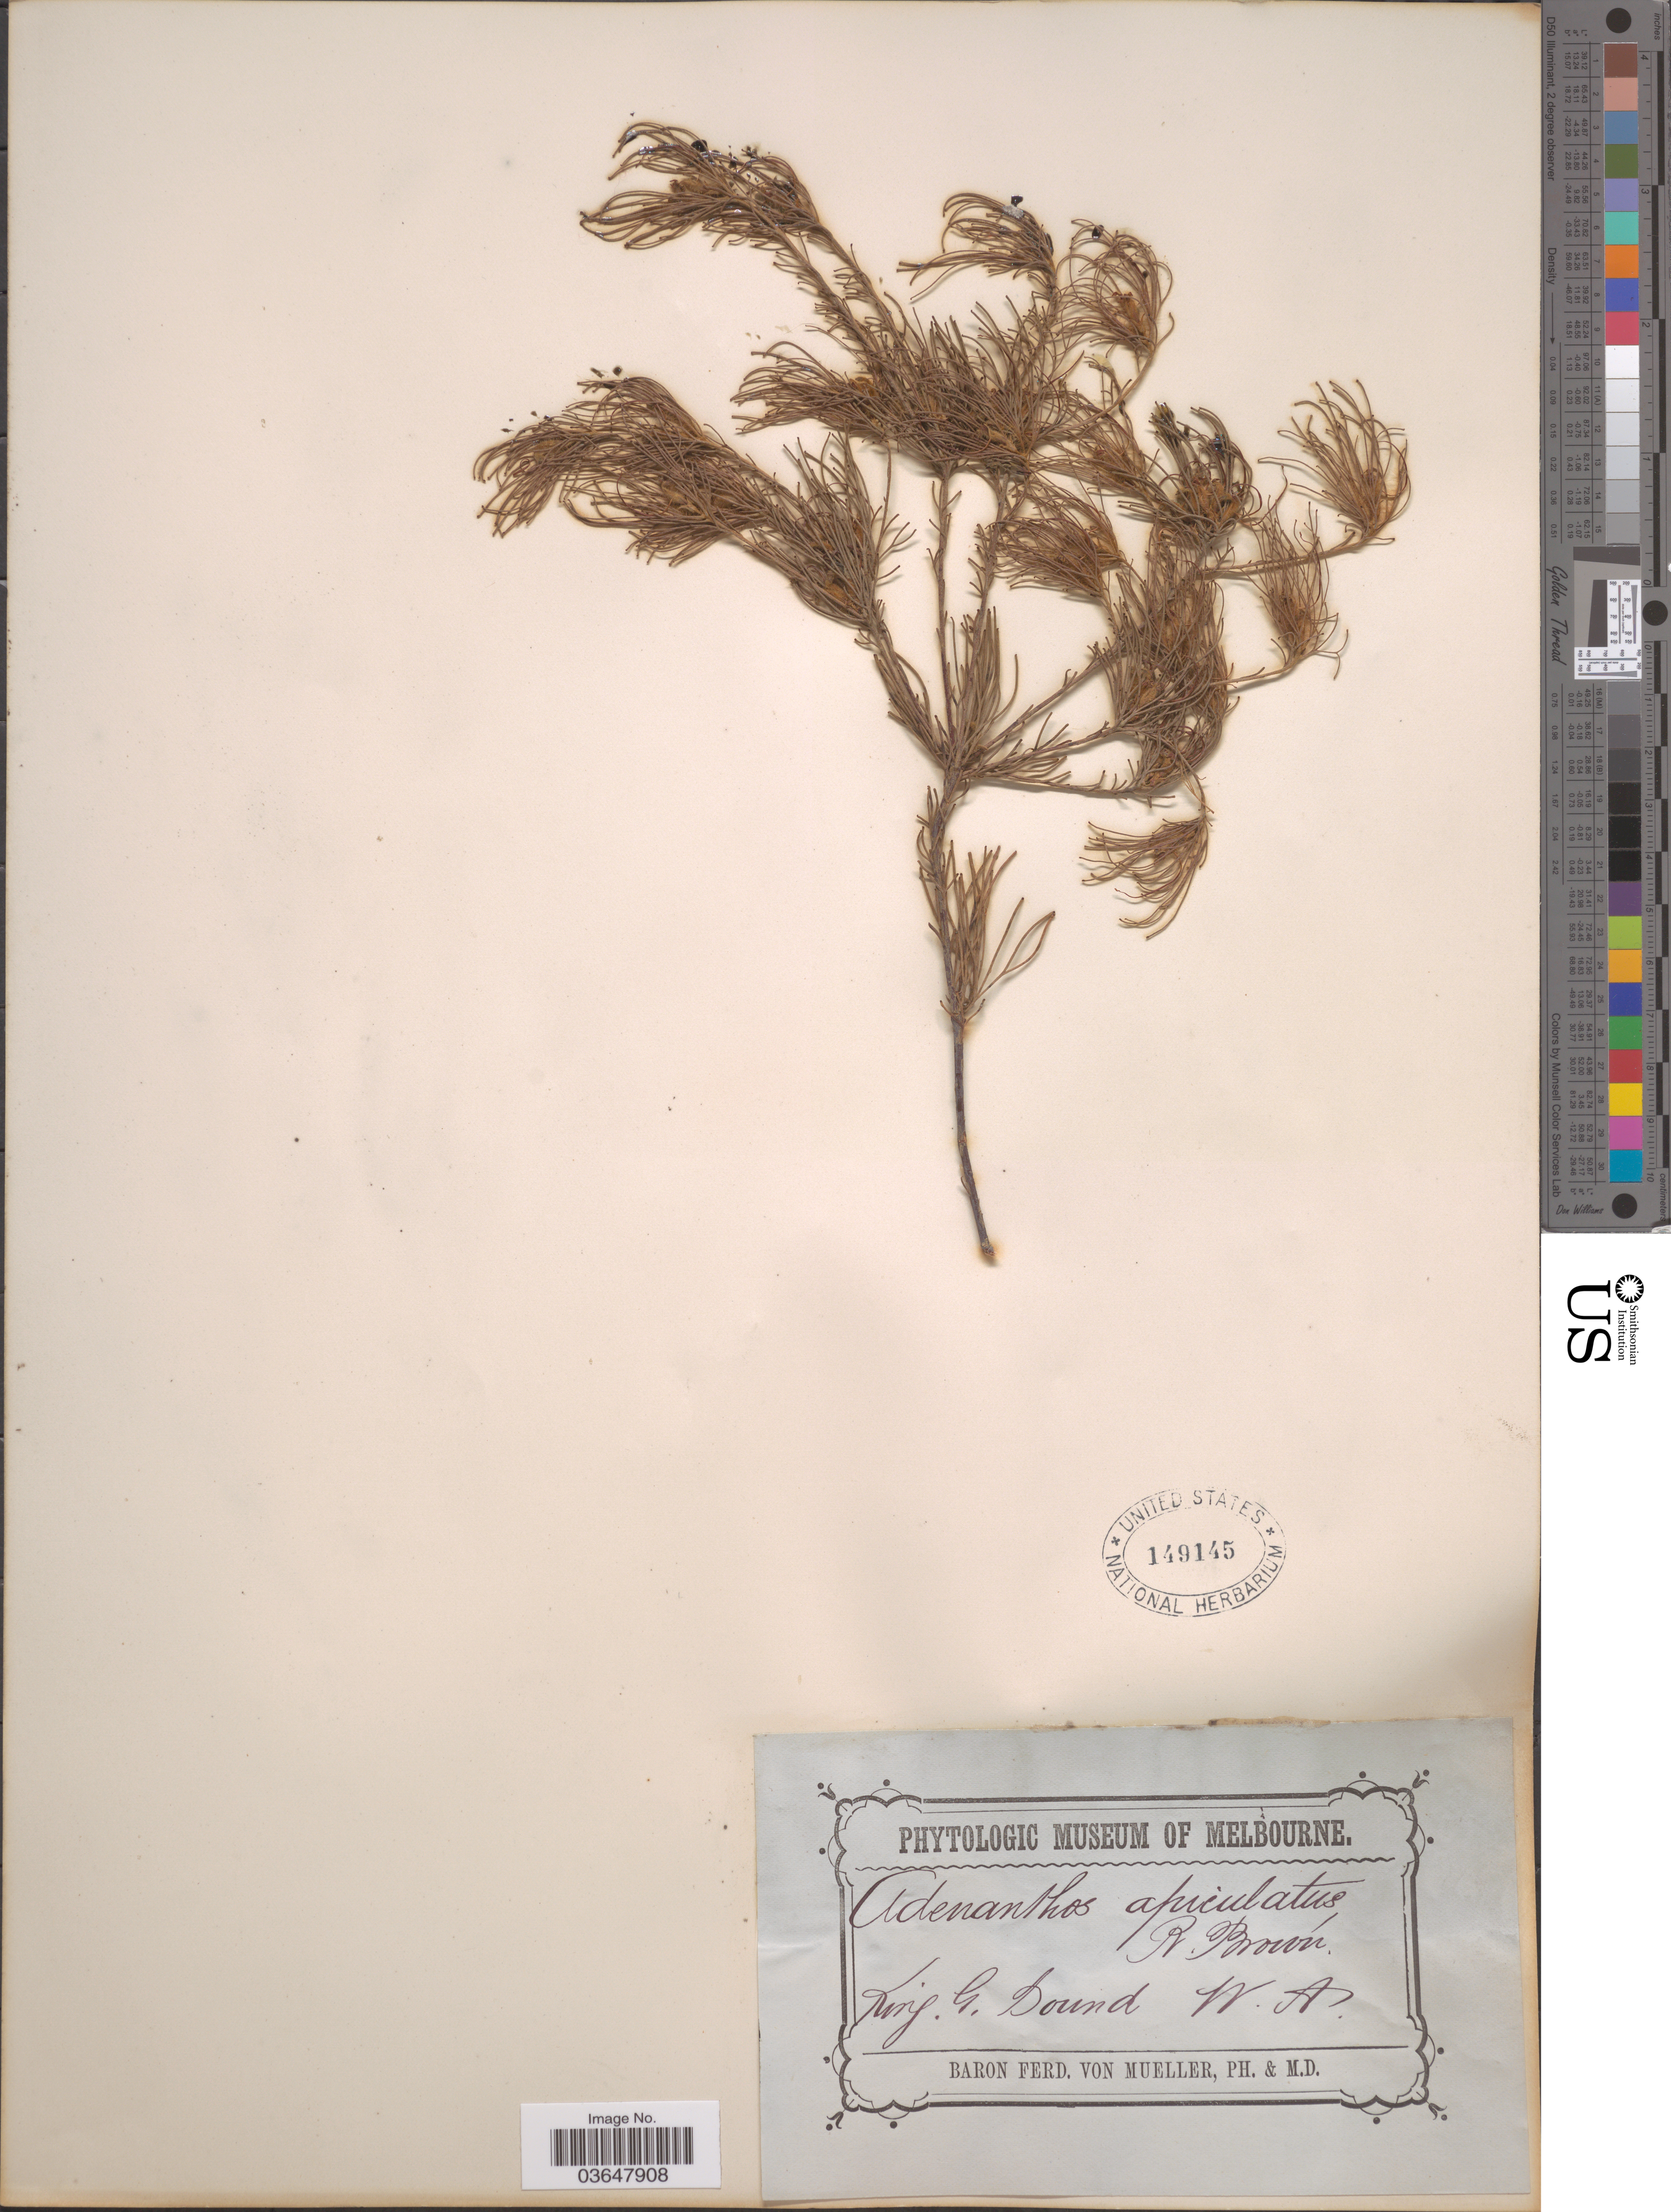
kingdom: Plantae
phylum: Tracheophyta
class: Magnoliopsida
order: Proteales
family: Proteaceae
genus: Adenanthos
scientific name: Adenanthos apiculatus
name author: R. Br.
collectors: F. Mueller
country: Australia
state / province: Western Australia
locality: King. G. Sound. W.A.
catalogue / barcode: US 149145